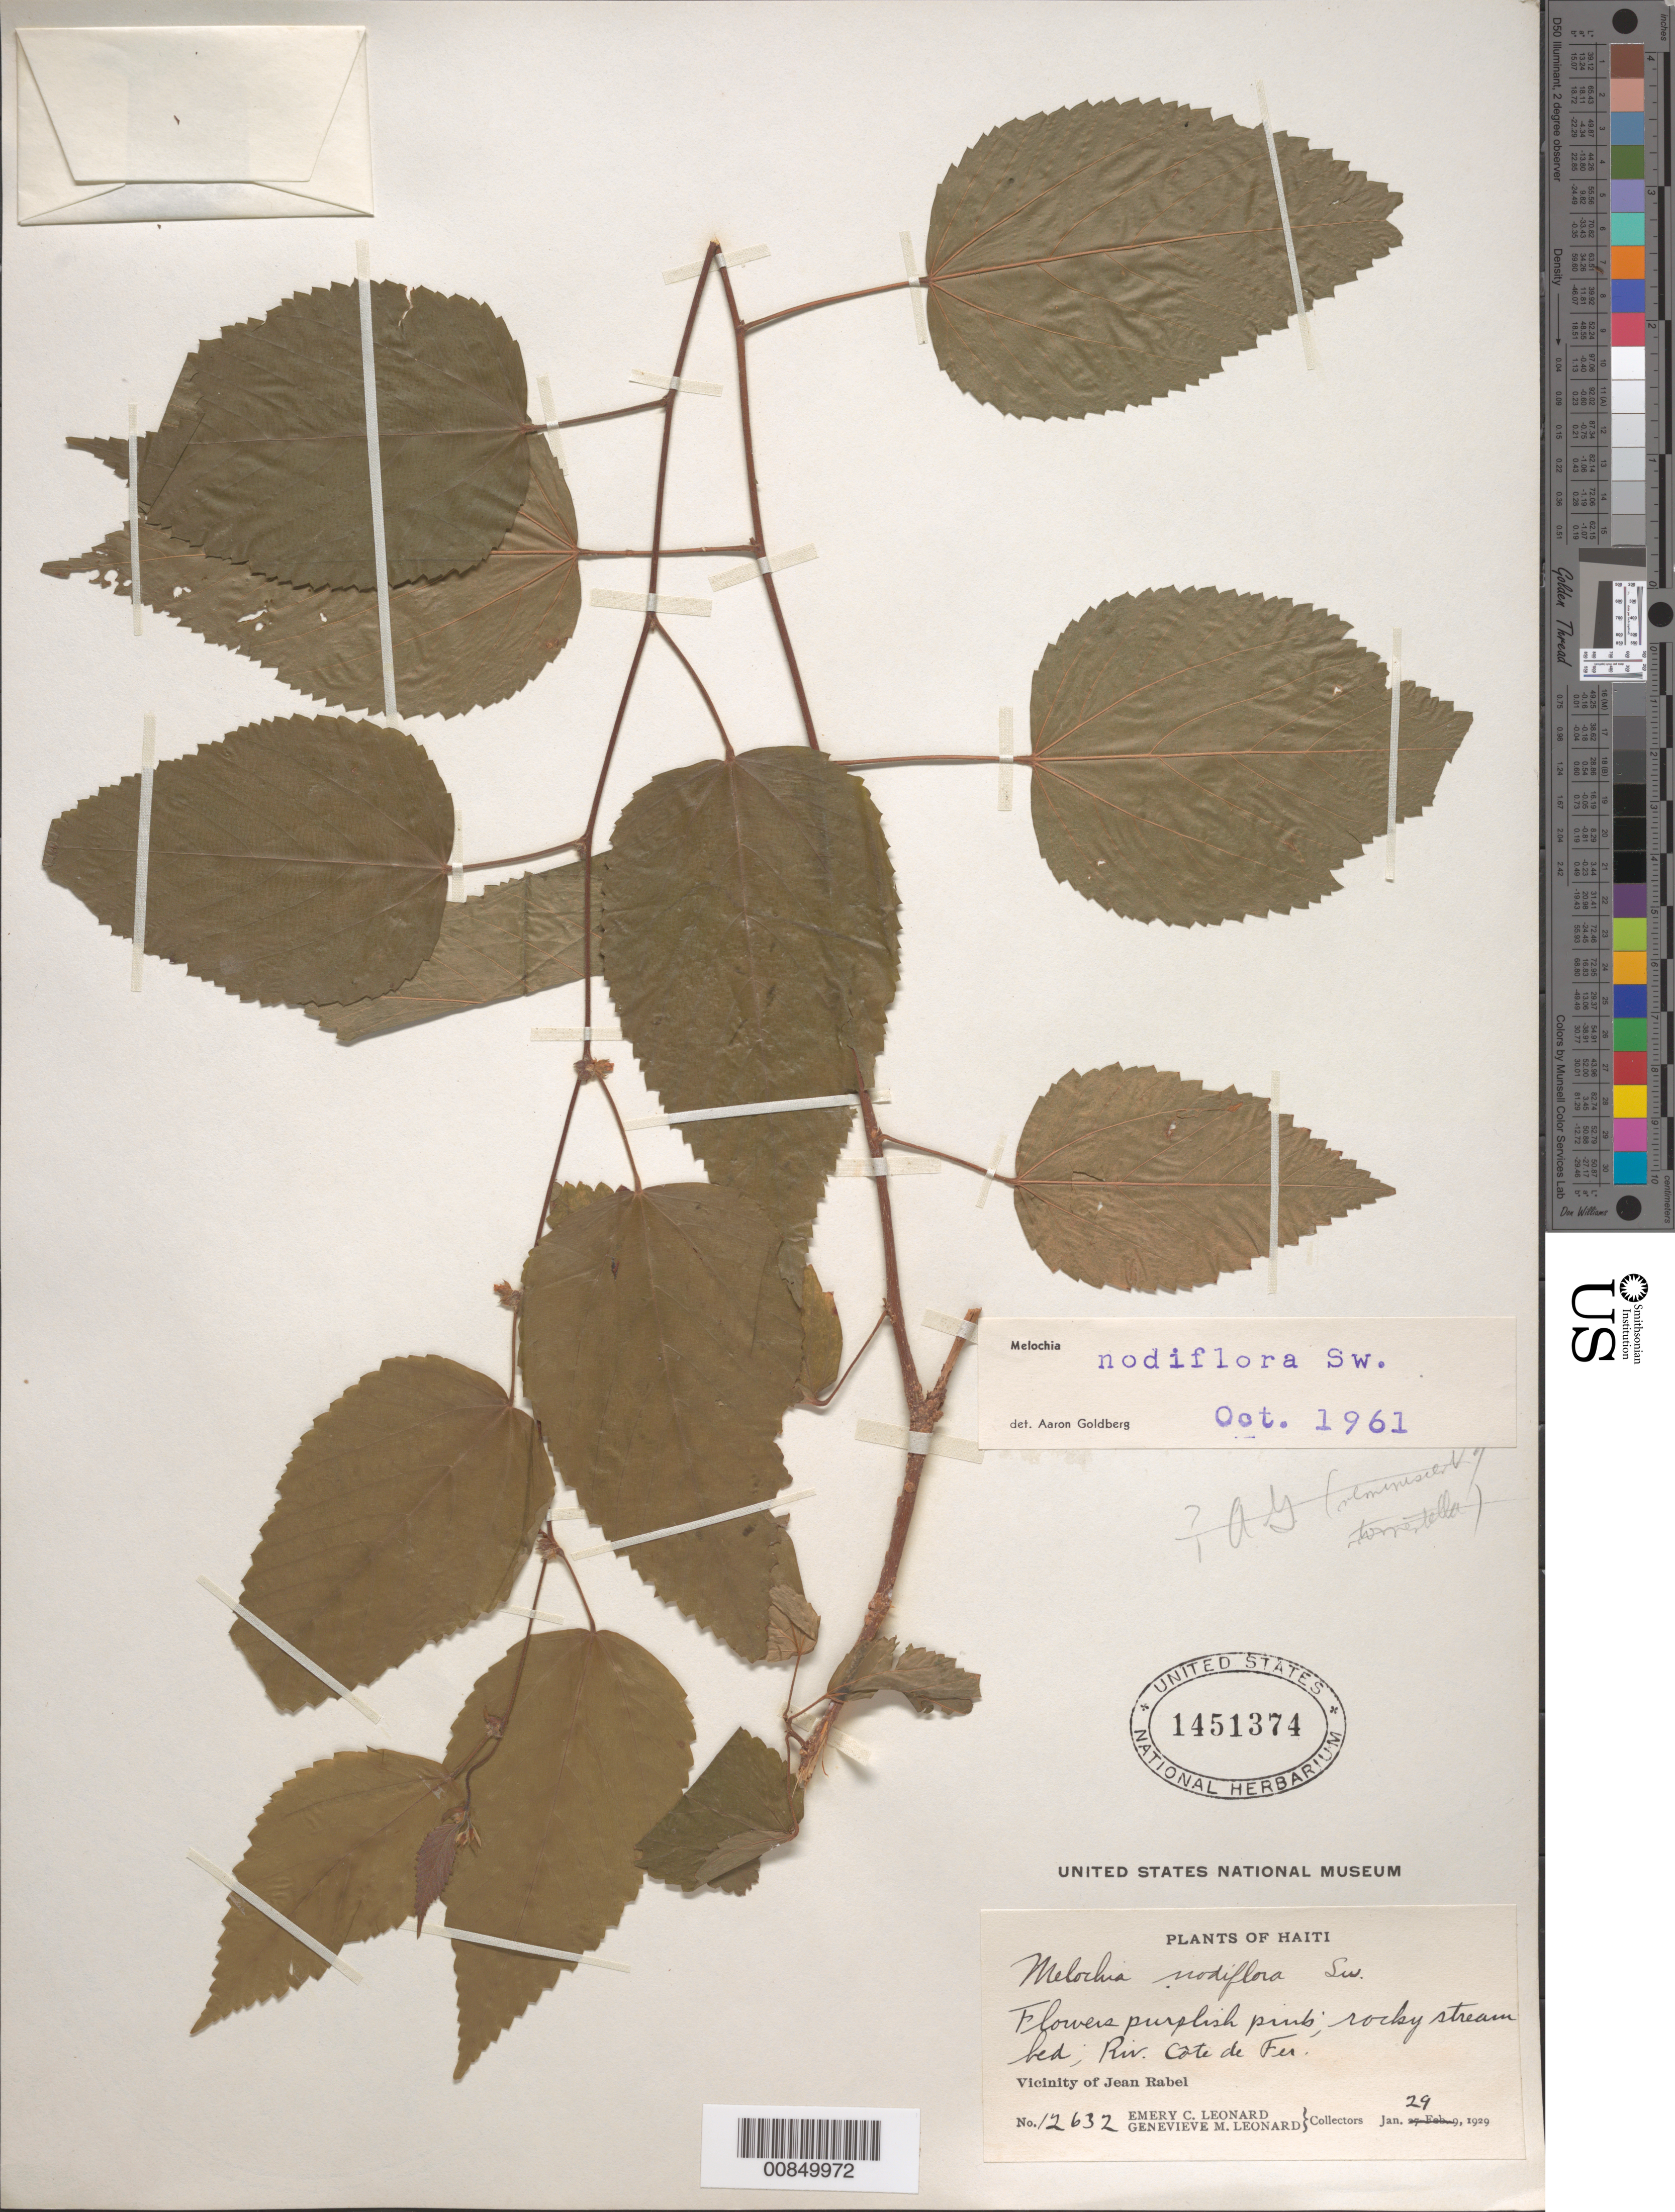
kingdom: Plantae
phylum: Tracheophyta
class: Magnoliopsida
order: Malvales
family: Malvaceae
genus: Melochia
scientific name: Melochia nodiflora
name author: Sw.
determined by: Goldberg, Aaron, (US), NMNH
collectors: E. C. Leonard & G. M. Leonard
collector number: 12632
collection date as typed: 29 Jan 1929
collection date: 1929-01-29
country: Haiti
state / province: Nord-Ouest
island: Hispaniola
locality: Vicinity of Jean Rabel, Riv. Côte de Fer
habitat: Rocky stream bed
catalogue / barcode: US 1451374